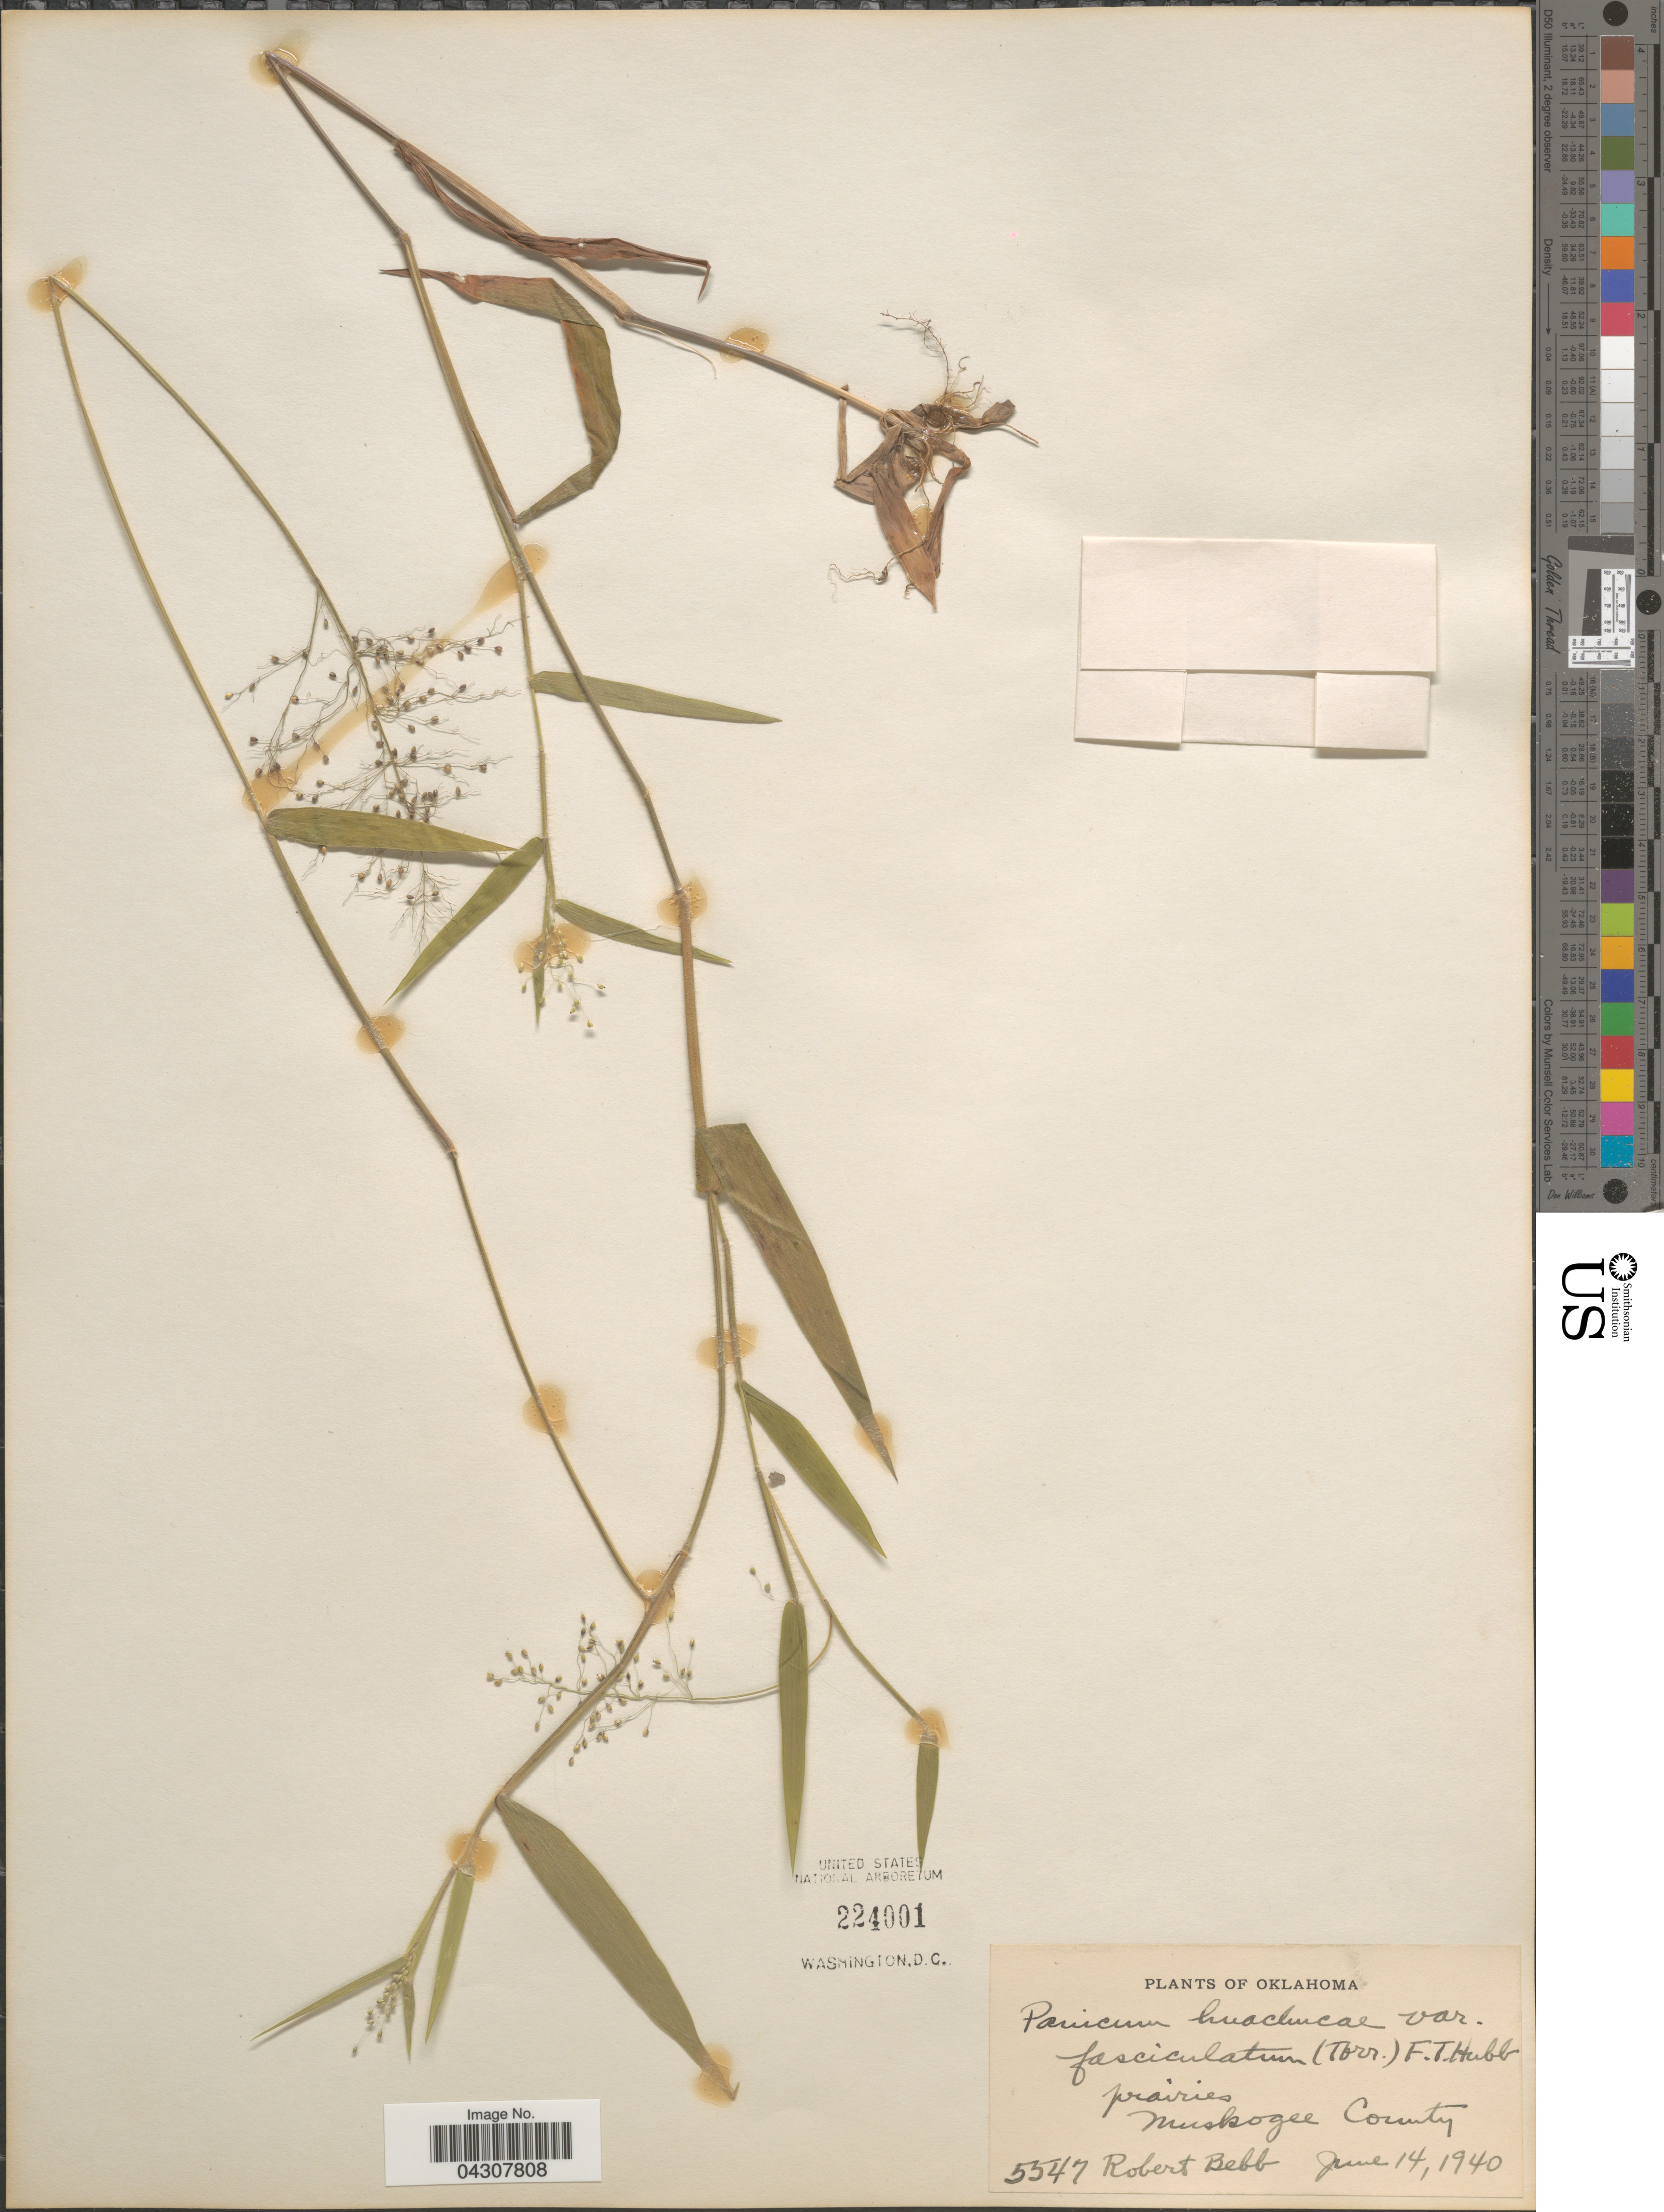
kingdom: Plantae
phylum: Tracheophyta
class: Liliopsida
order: Poales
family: Poaceae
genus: Dichanthelium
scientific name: Dichanthelium acuminatum var. acuminatum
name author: (Sw.) Gould & C.A. Clark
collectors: R. Bebb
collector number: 5547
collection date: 1940-06-14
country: United States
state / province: Oklahoma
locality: Prairies. Muskogee County.